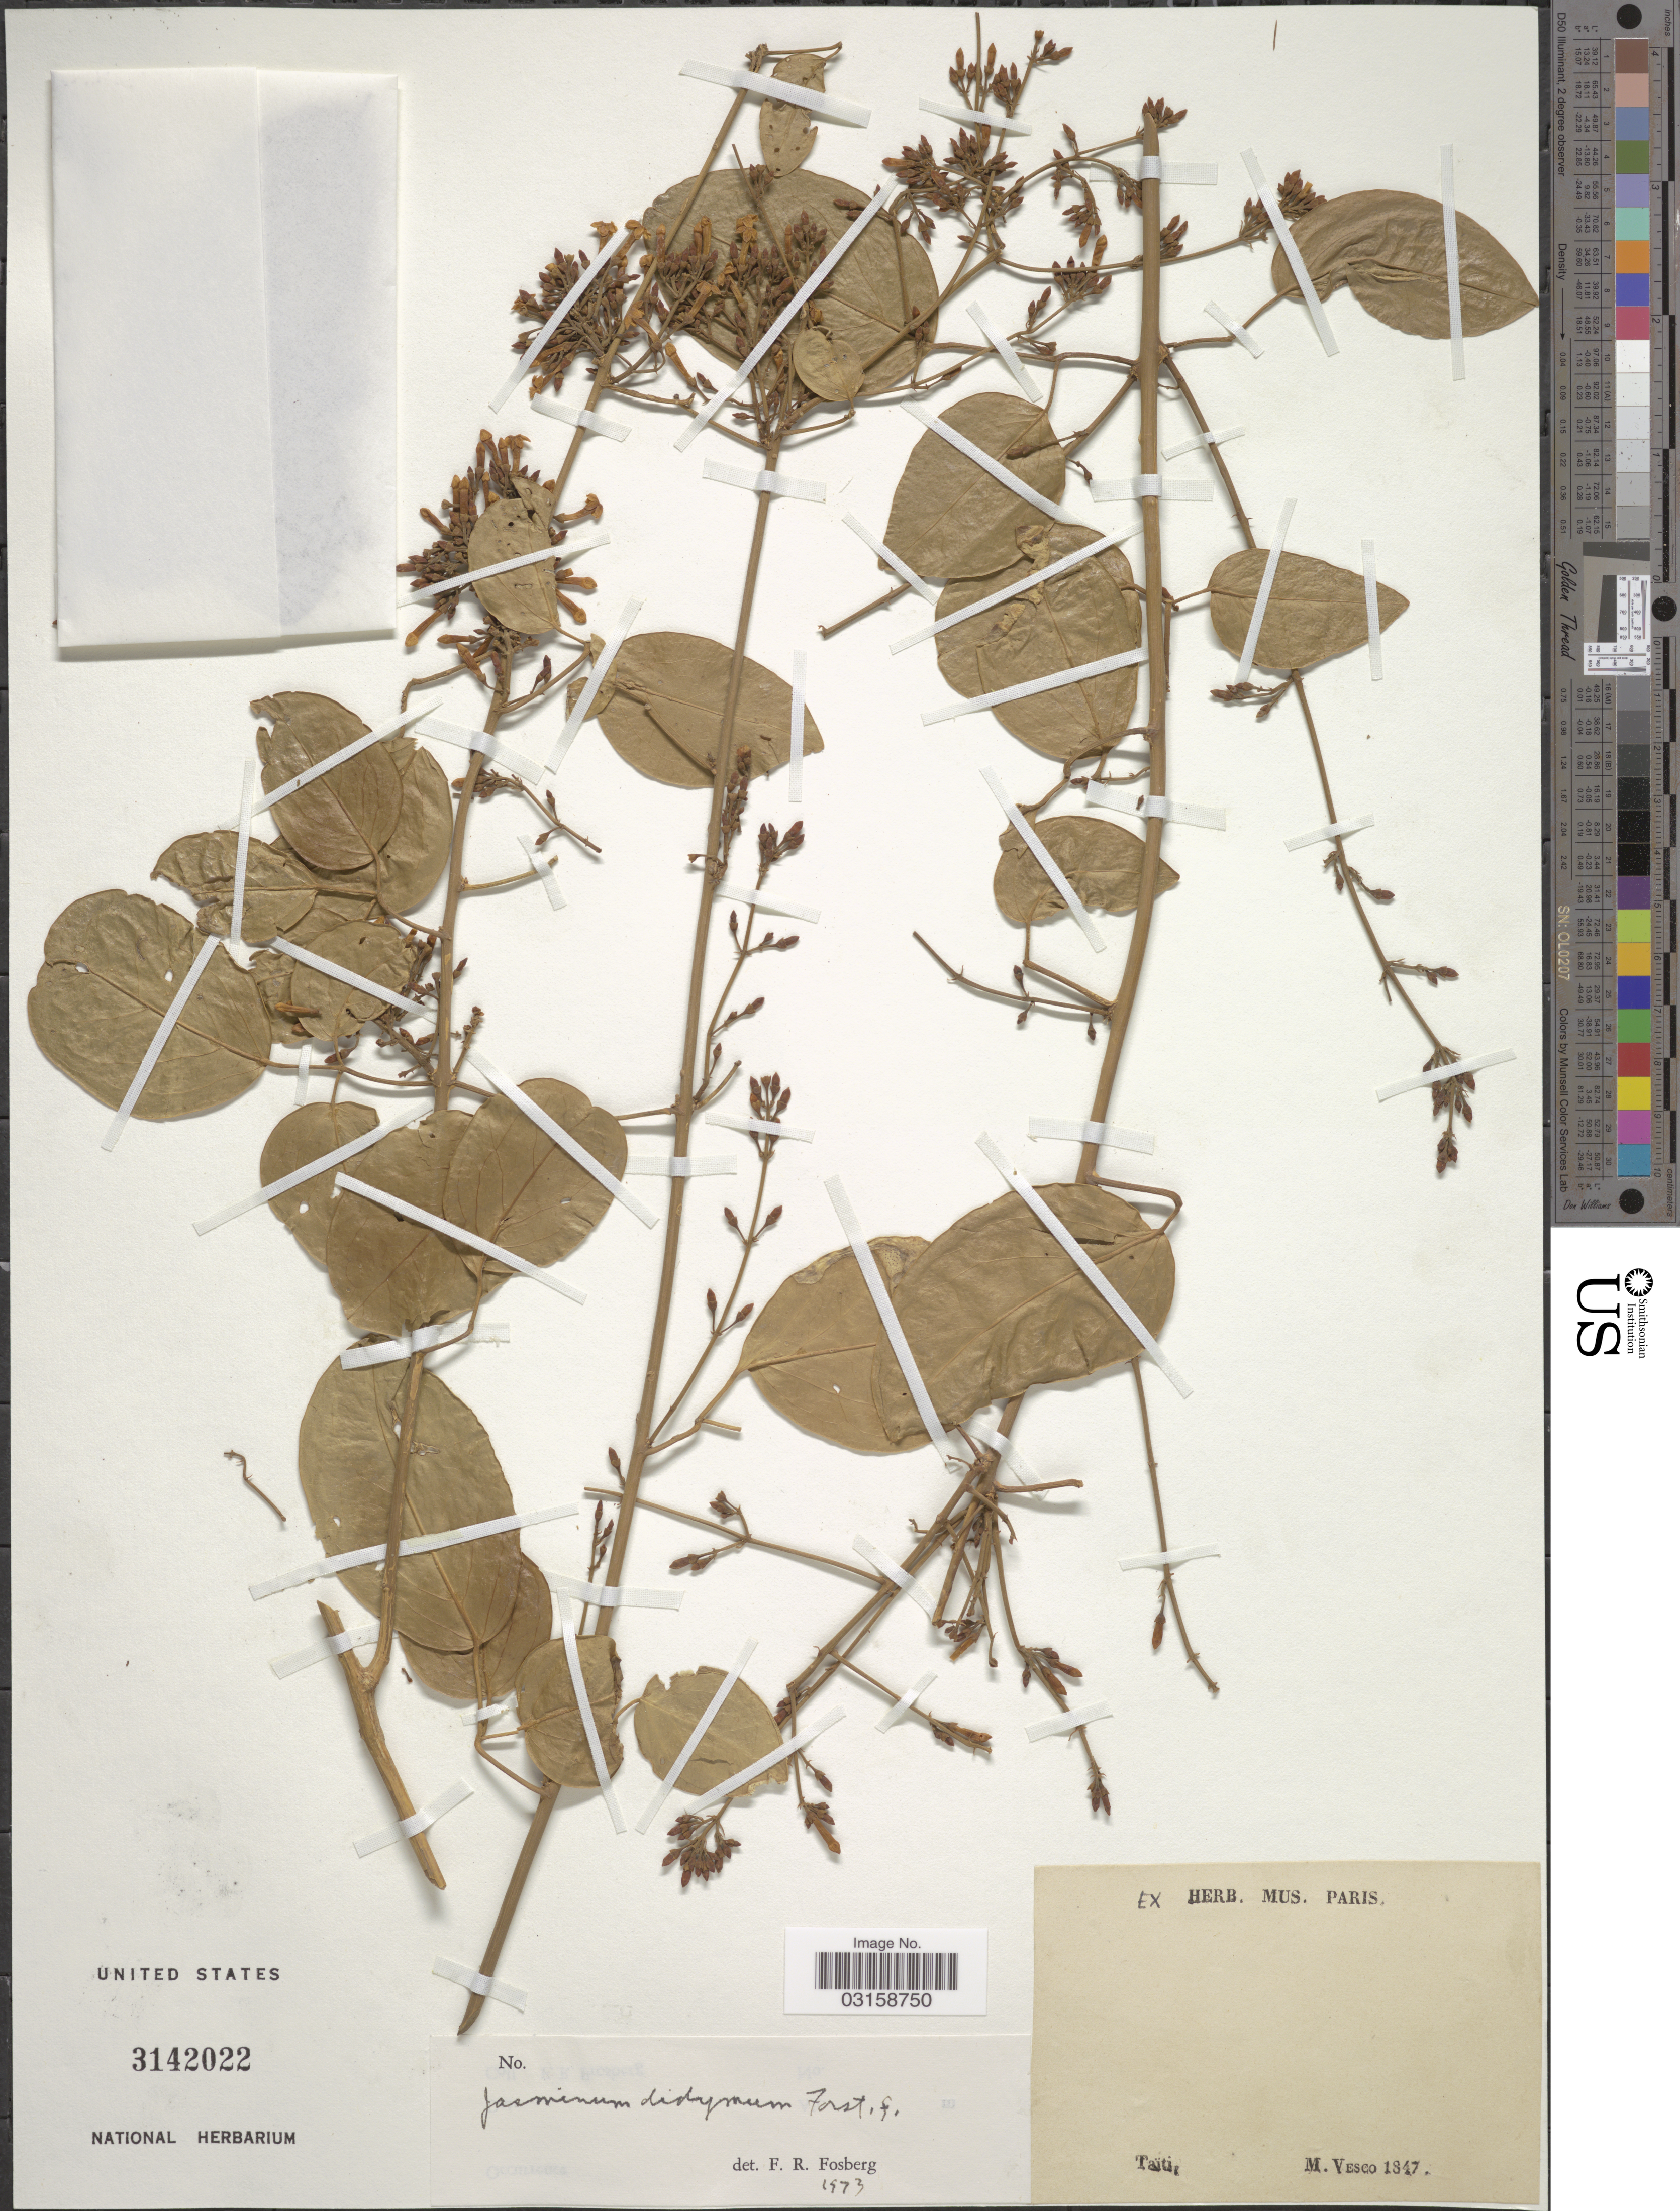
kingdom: Plantae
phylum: Tracheophyta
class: Magnoliopsida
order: Lamiales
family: Oleaceae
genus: Jasminum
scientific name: Jasminum didymum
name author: G. Forst.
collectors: M. Vesco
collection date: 1847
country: French Polynesia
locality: Taïti.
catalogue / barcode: US 3142022